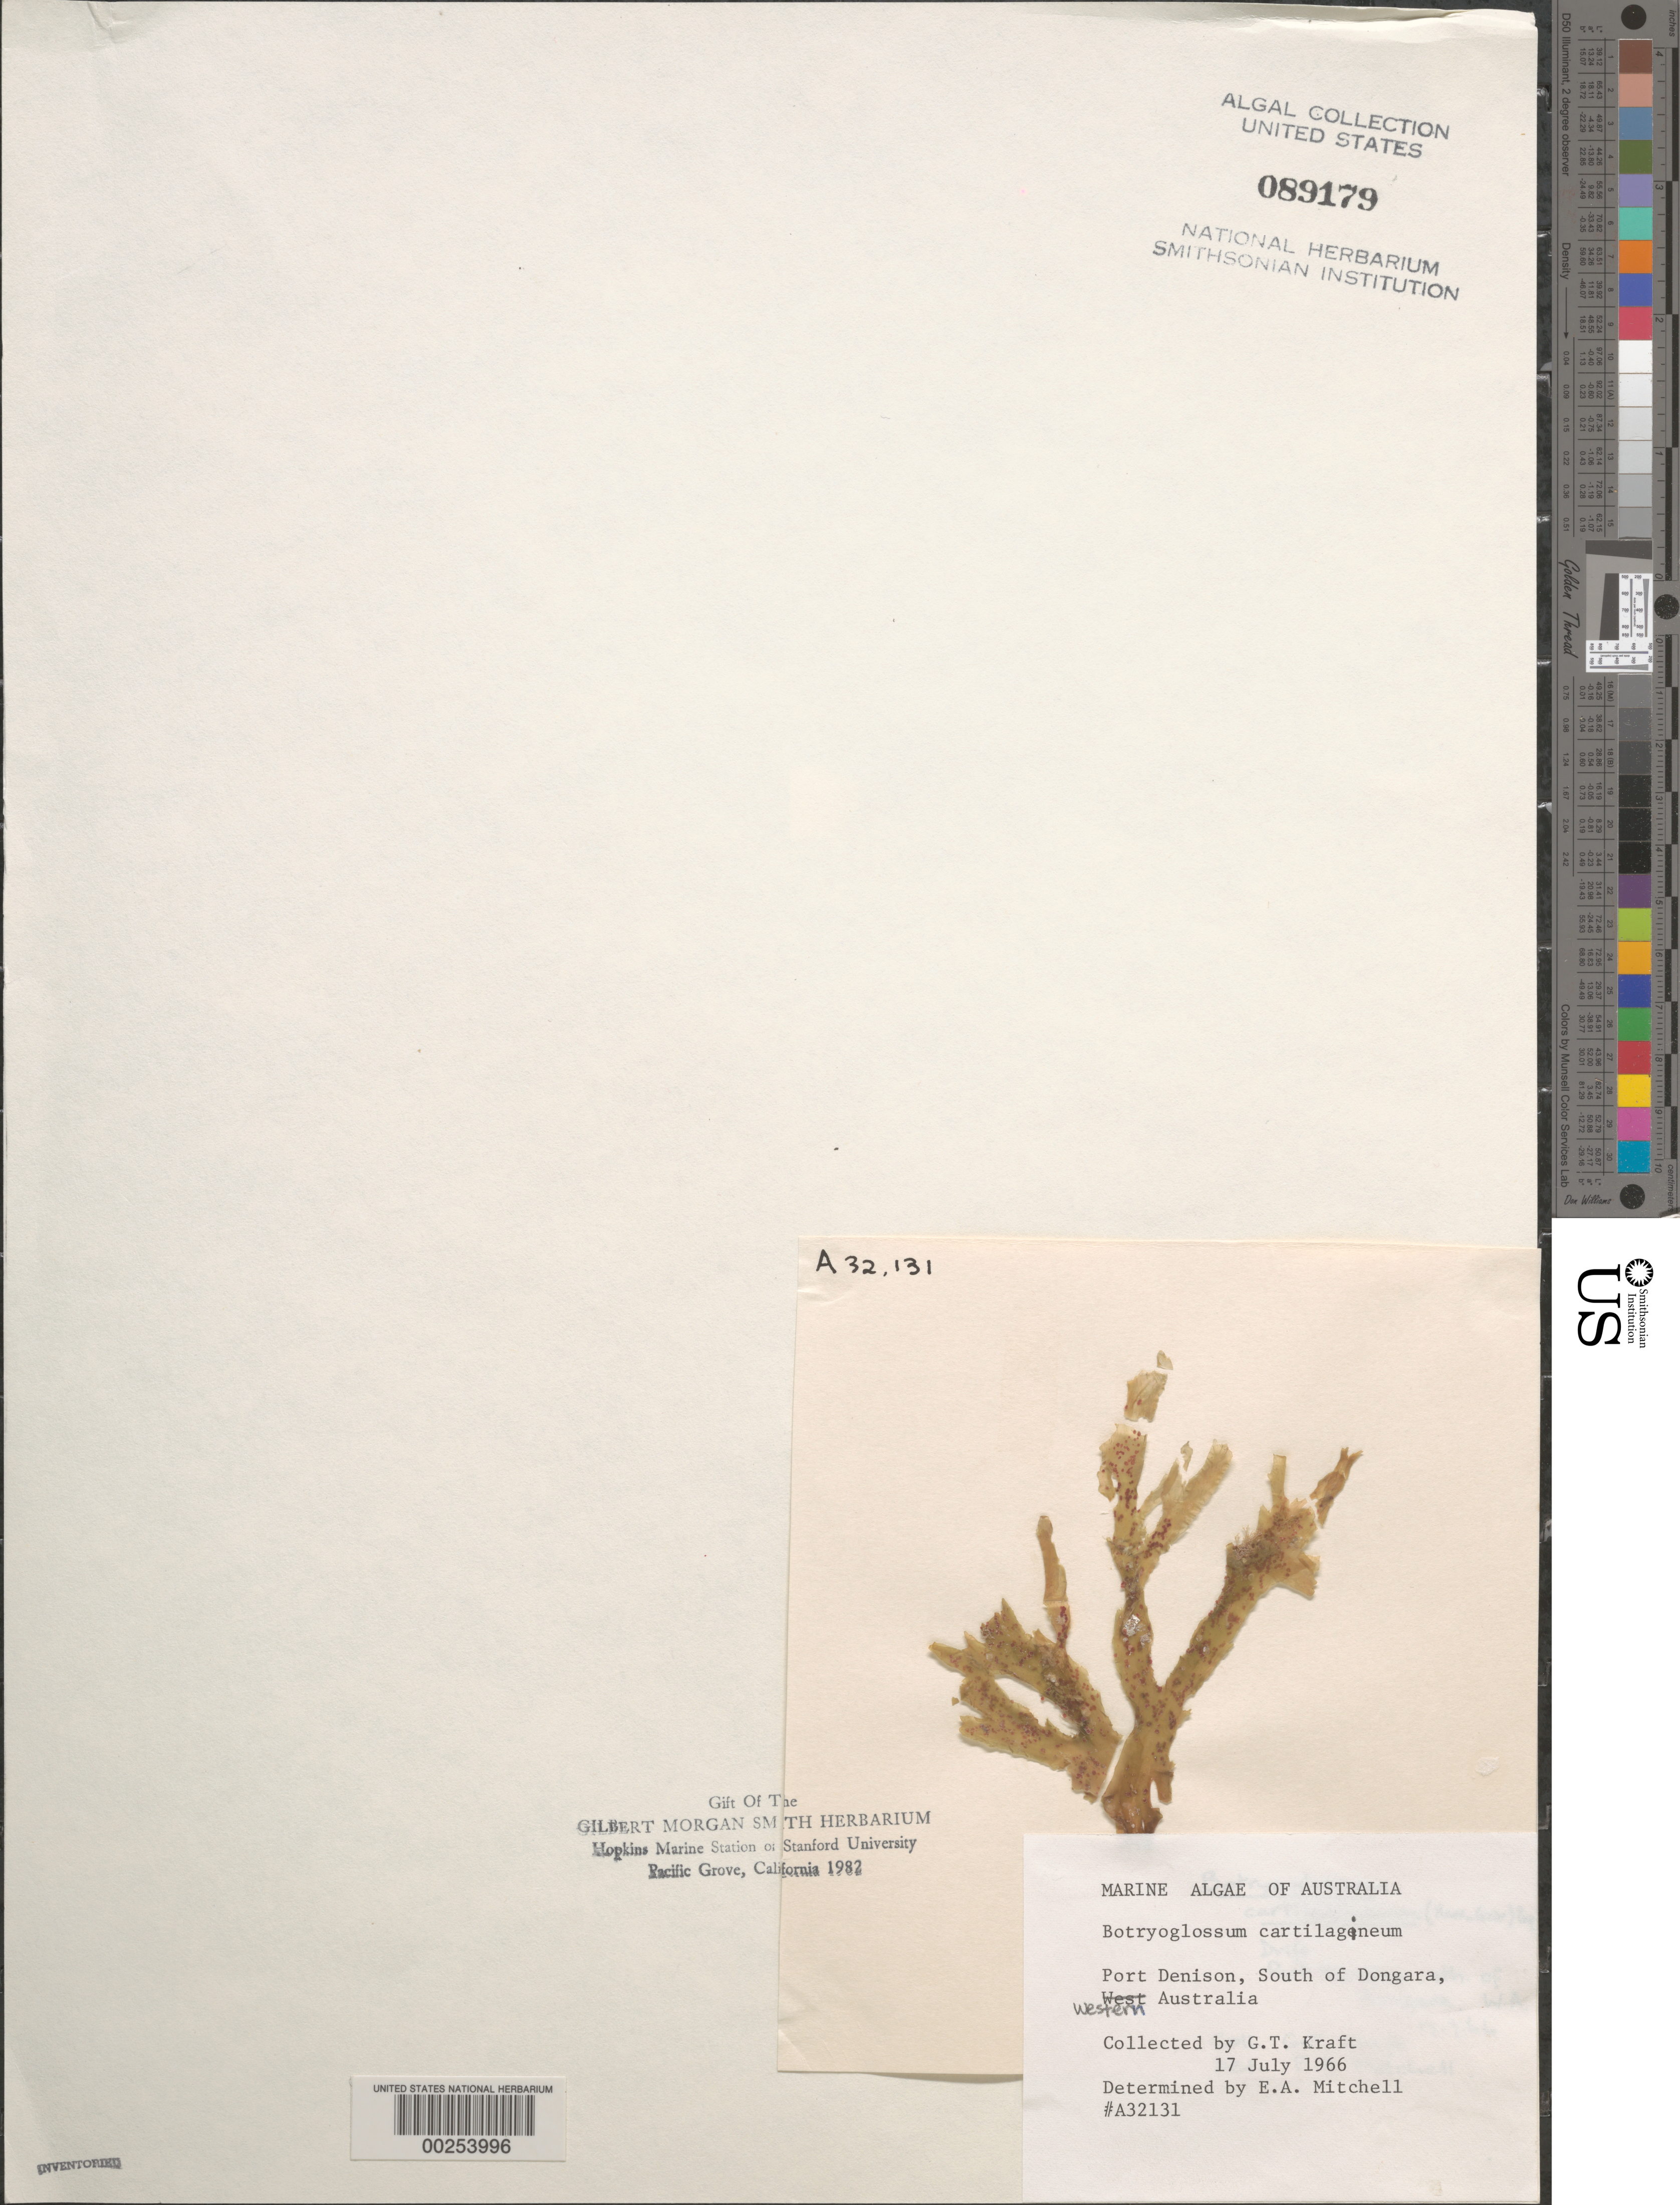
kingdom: Plantae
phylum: Rhodophyta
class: Florideophyceae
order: Ceramiales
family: Delesseriaceae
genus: Botryoglossum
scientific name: Botryoglossum cartilagineum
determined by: Mitchell, E. A.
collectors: G. T. Kraft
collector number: ADU A32131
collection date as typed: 17 Jul 1966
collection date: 1966-07-17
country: Australia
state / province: Western Australia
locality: Port Dennison south of Dongara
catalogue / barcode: US 89179